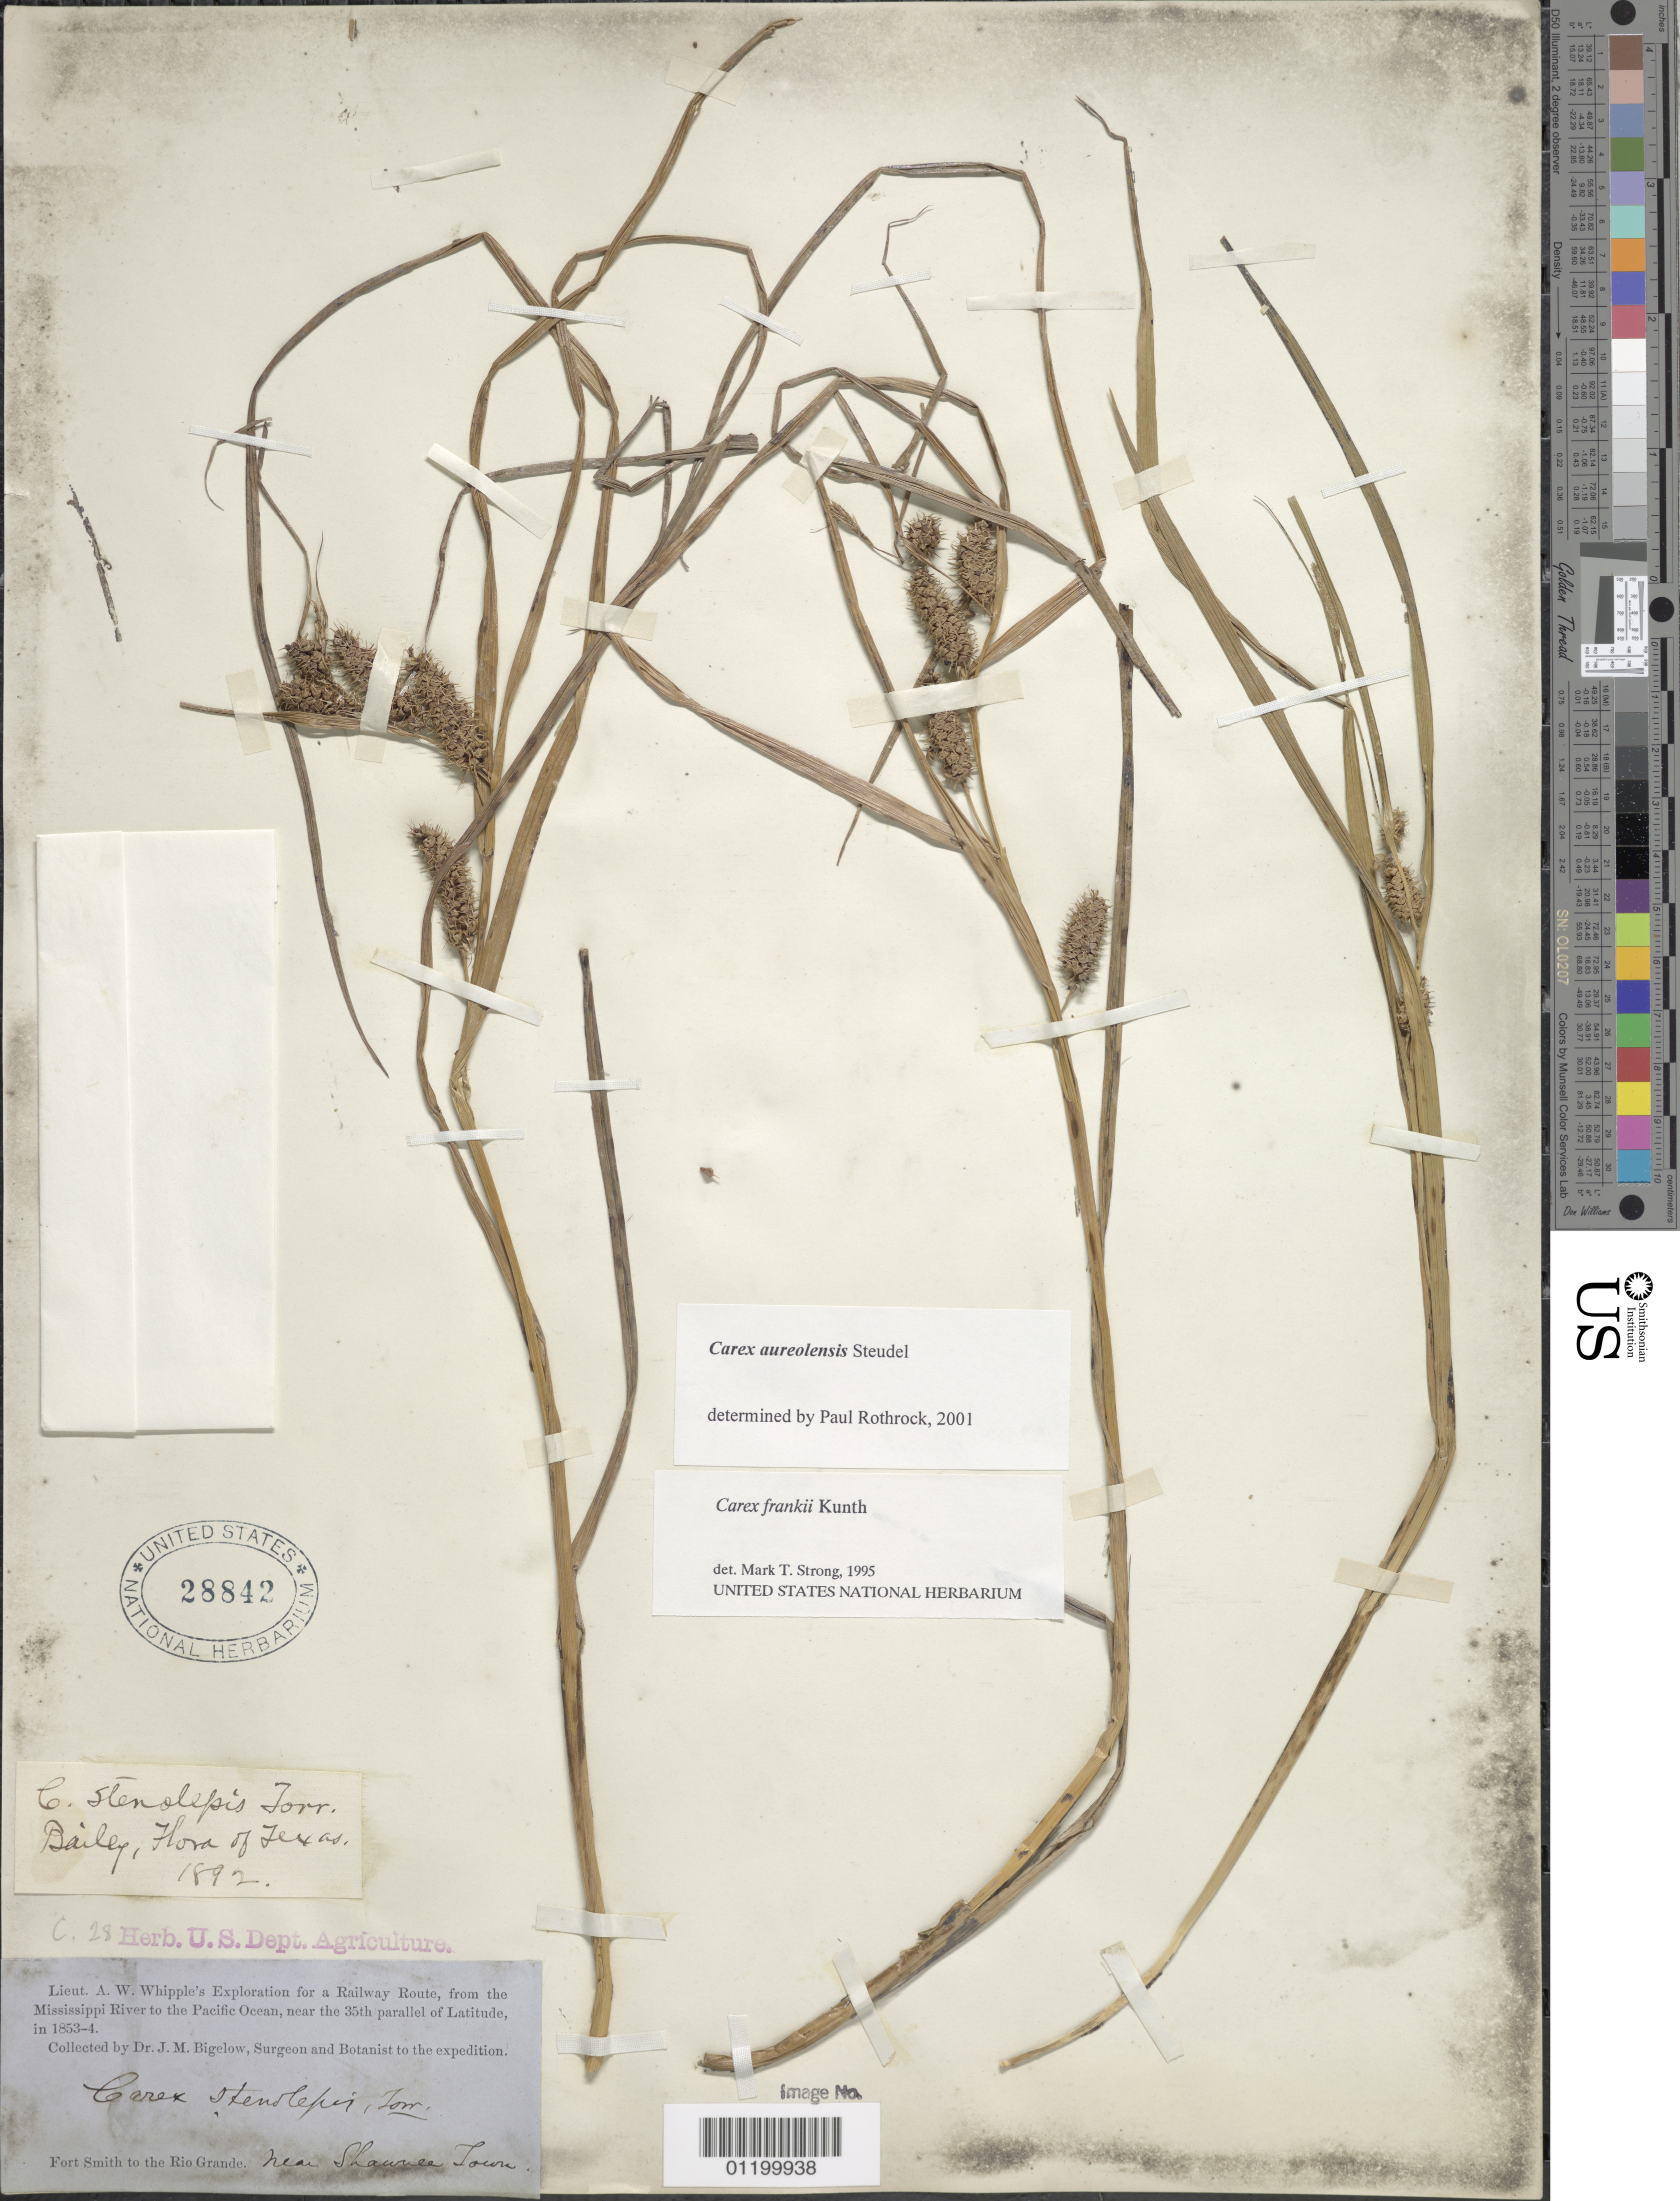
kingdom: Plantae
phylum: Tracheophyta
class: Liliopsida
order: Poales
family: Cyperaceae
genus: Carex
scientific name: Carex aureolensis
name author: Steud.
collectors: J. M. Bigelow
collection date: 1853/1854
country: United States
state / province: Oklahoma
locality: Fort Smith to Rio Grande, near Shawnee Town.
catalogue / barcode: US 28842